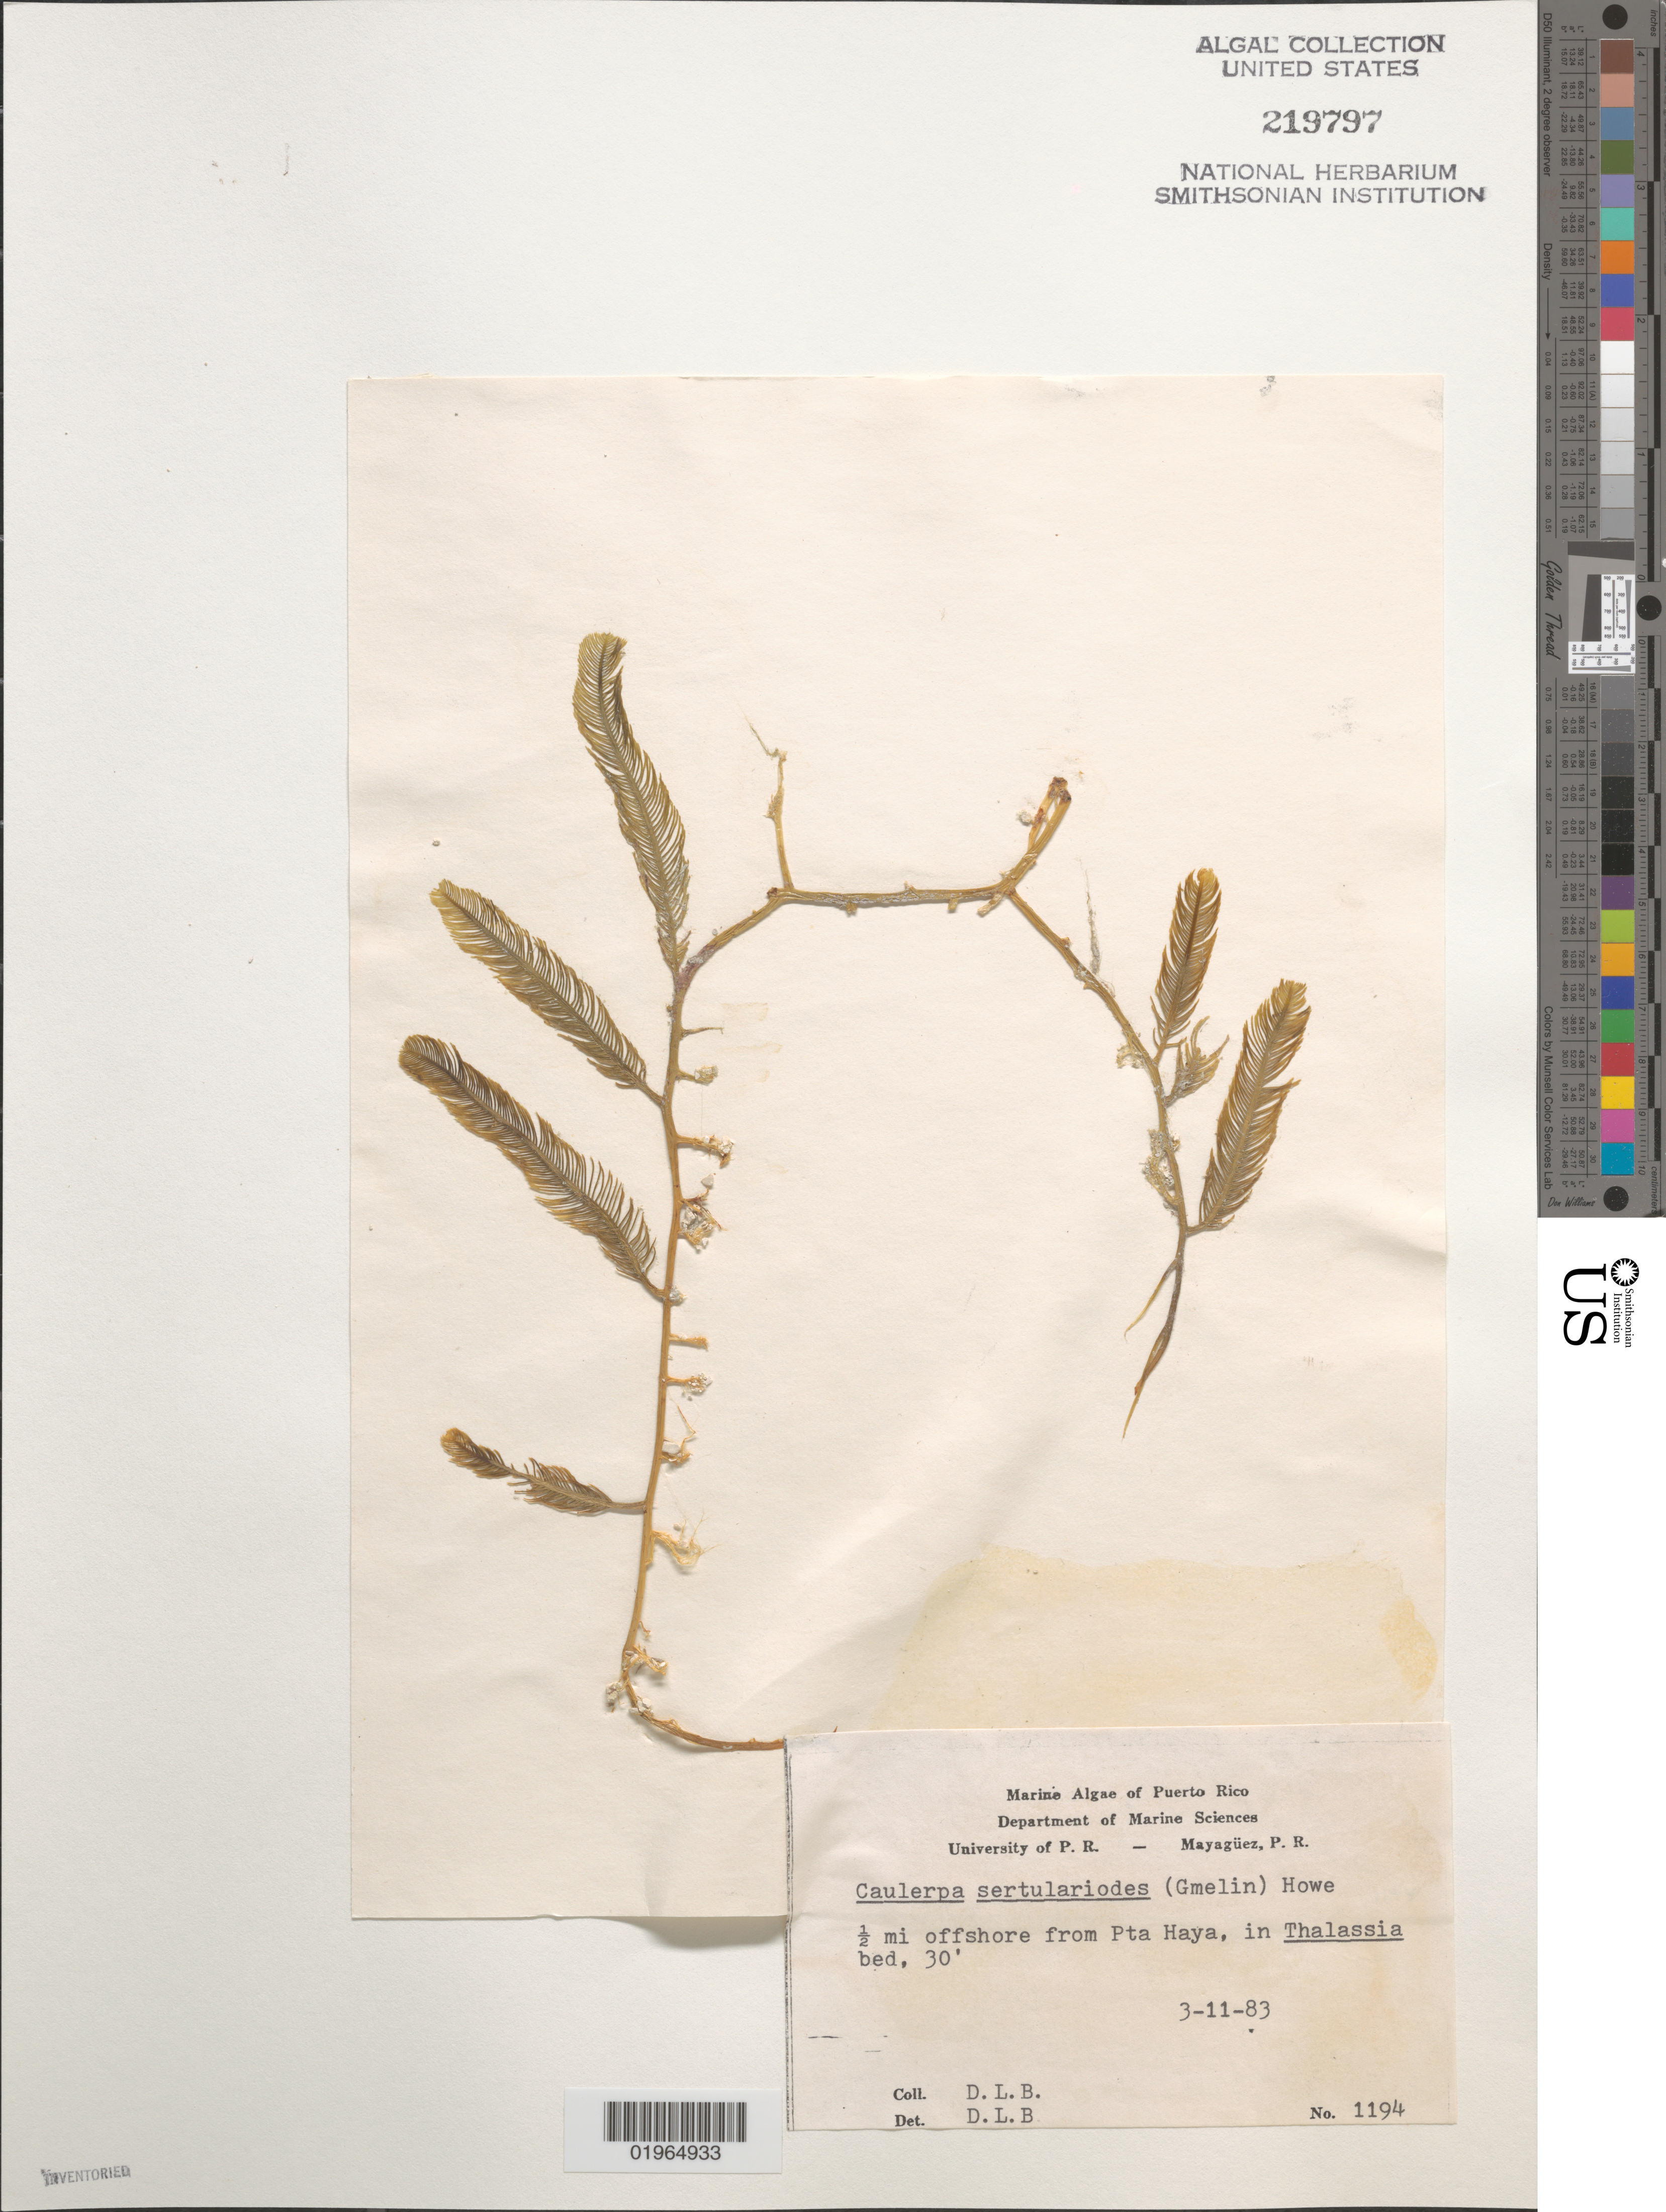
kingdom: Plantae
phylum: Chlorophyta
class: Ulvophyceae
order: Bryopsidales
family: Caulerpaceae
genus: Caulerpa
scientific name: Caulerpa sertularioides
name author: (S.G. Gmel.) M. Howe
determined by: Ballantine, D. L.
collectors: D.L. Ballantine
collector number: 1194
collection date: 1983-03-11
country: Puerto Rico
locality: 1/2 mi offshore from Pta Haya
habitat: In Thalassia bed.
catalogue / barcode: US 219797